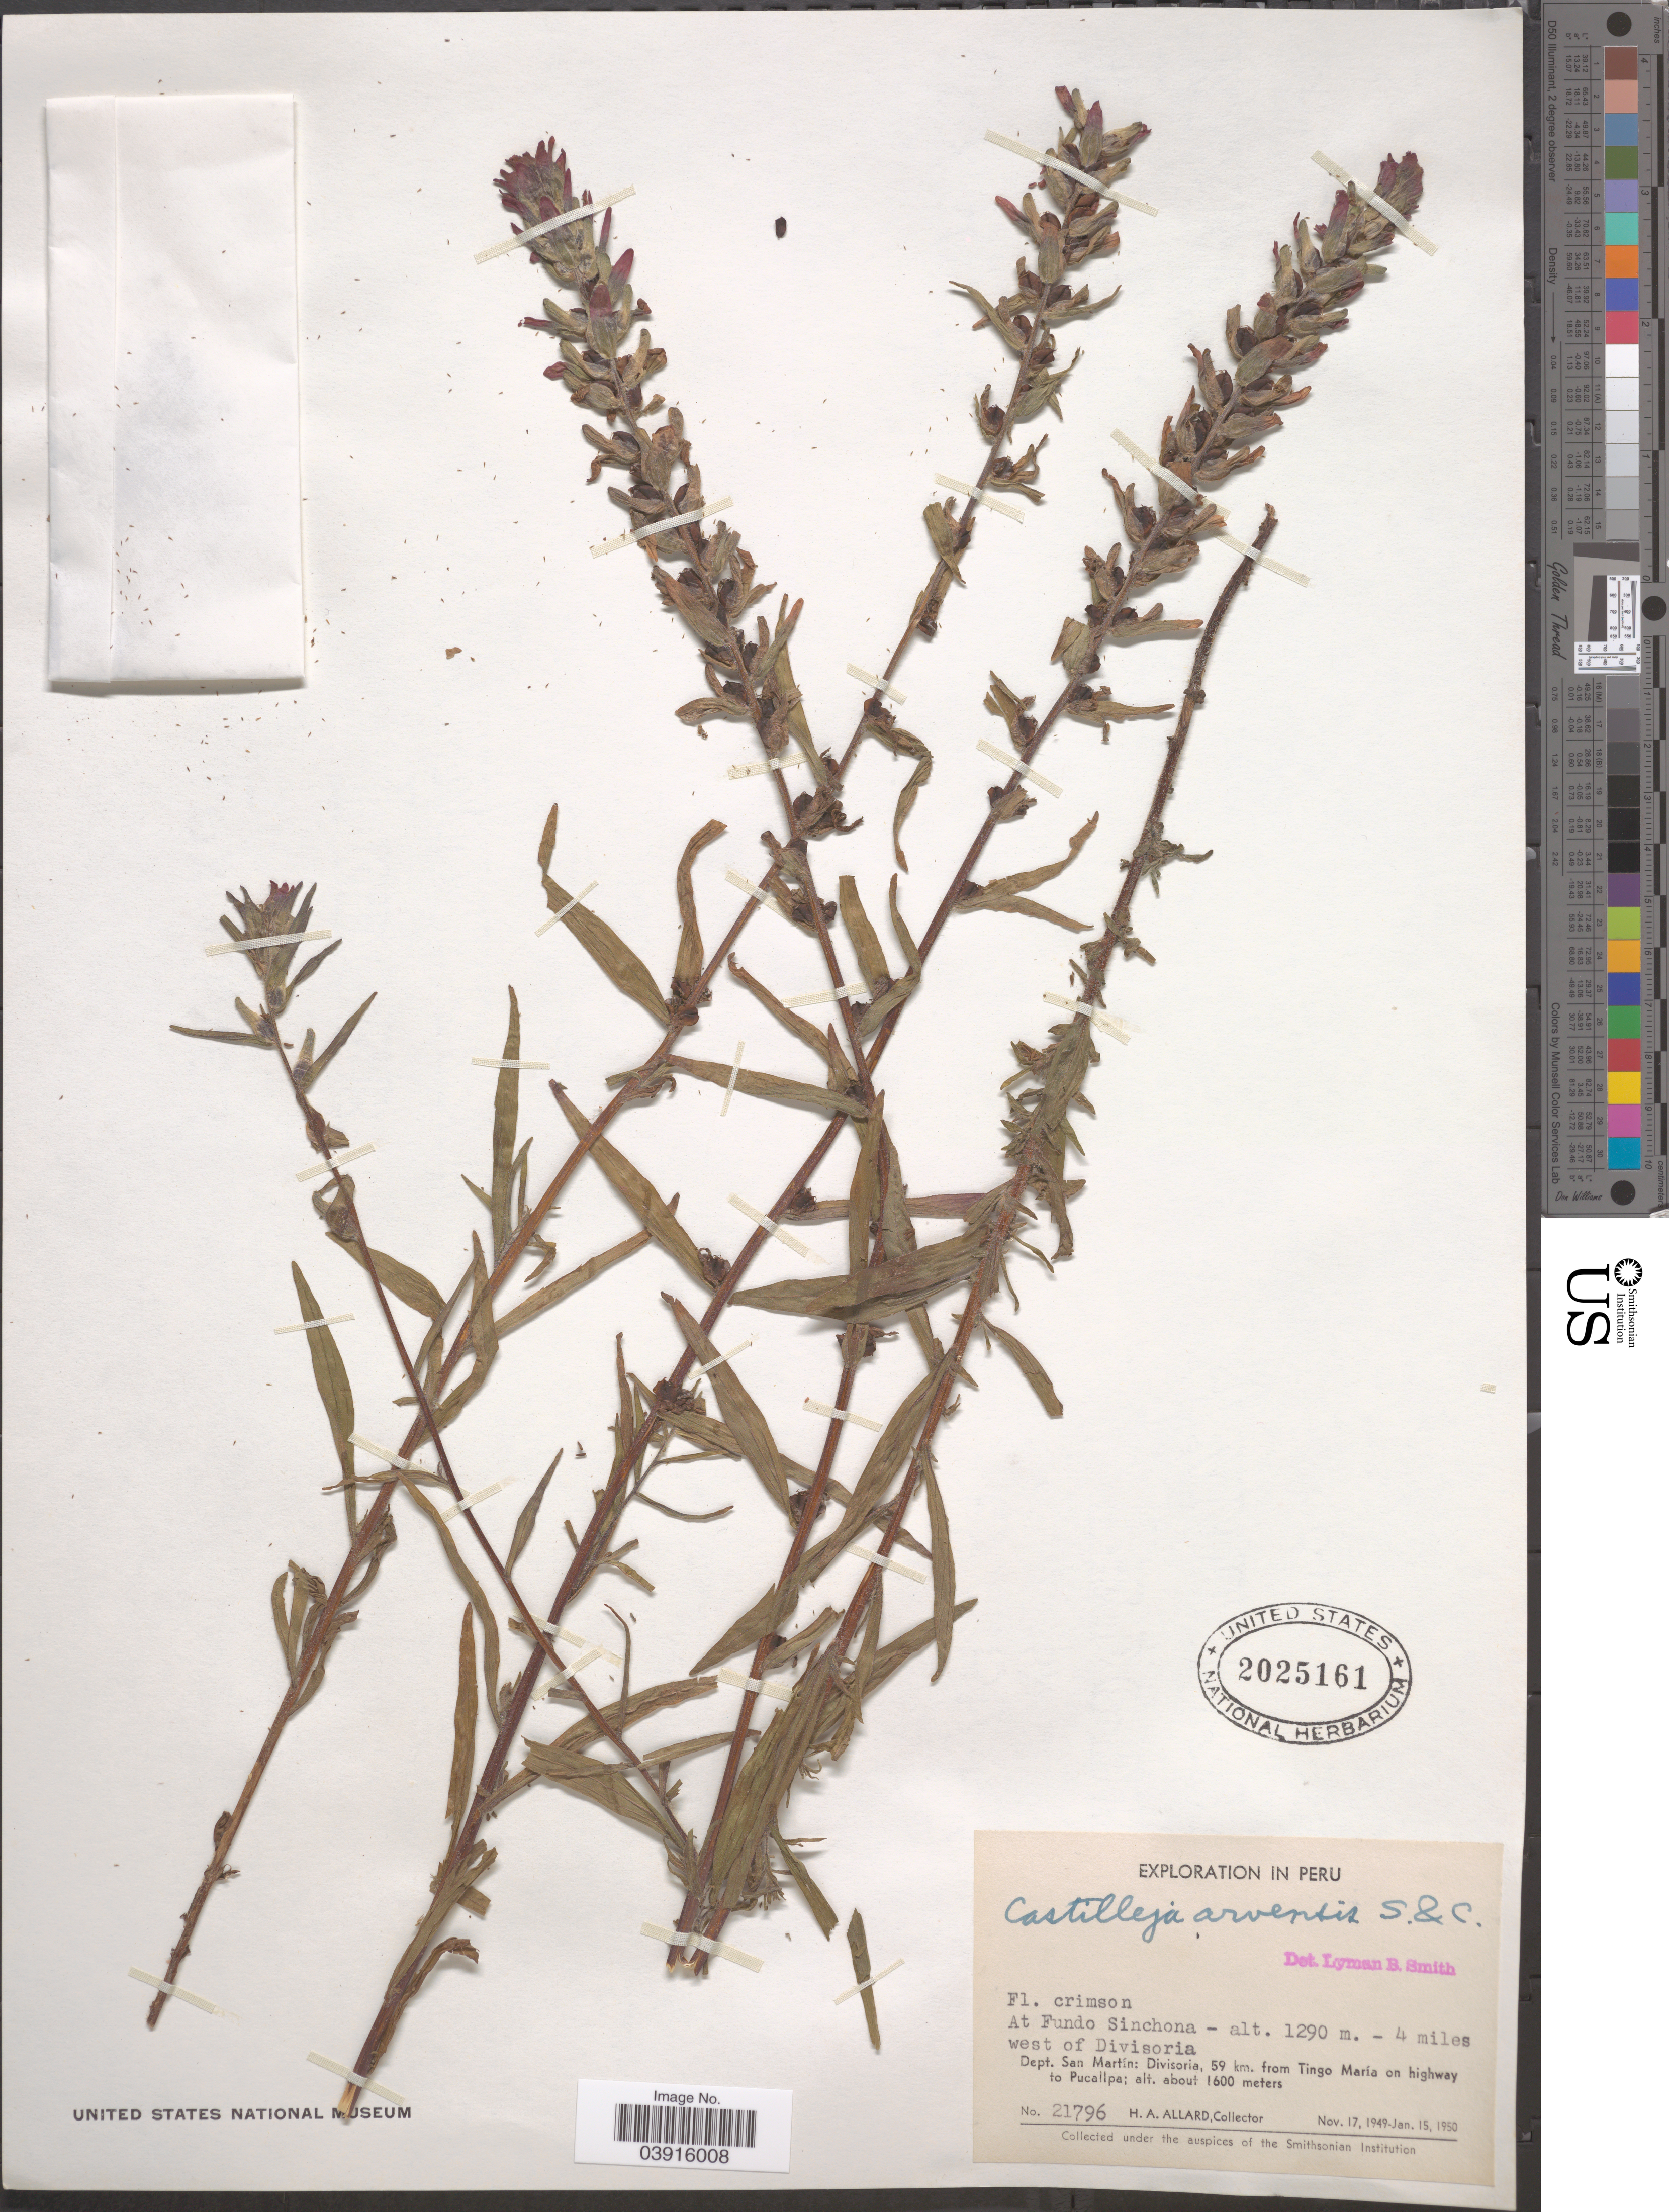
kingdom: Plantae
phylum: Tracheophyta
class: Magnoliopsida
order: Lamiales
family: Orobanchaceae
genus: Castilleja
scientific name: Castilleja arvensis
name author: Schltdl. & Cham.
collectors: H. A. Allard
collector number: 21796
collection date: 1949-11-17/1950-01-15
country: Peru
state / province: San Martín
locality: At Fundo Sinchona - 4 miles west of Divisoria. Dept. San Martín: Divisoria, 59 km. from Tingo María on highway to Pucallpa.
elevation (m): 1290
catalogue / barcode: US 2025161